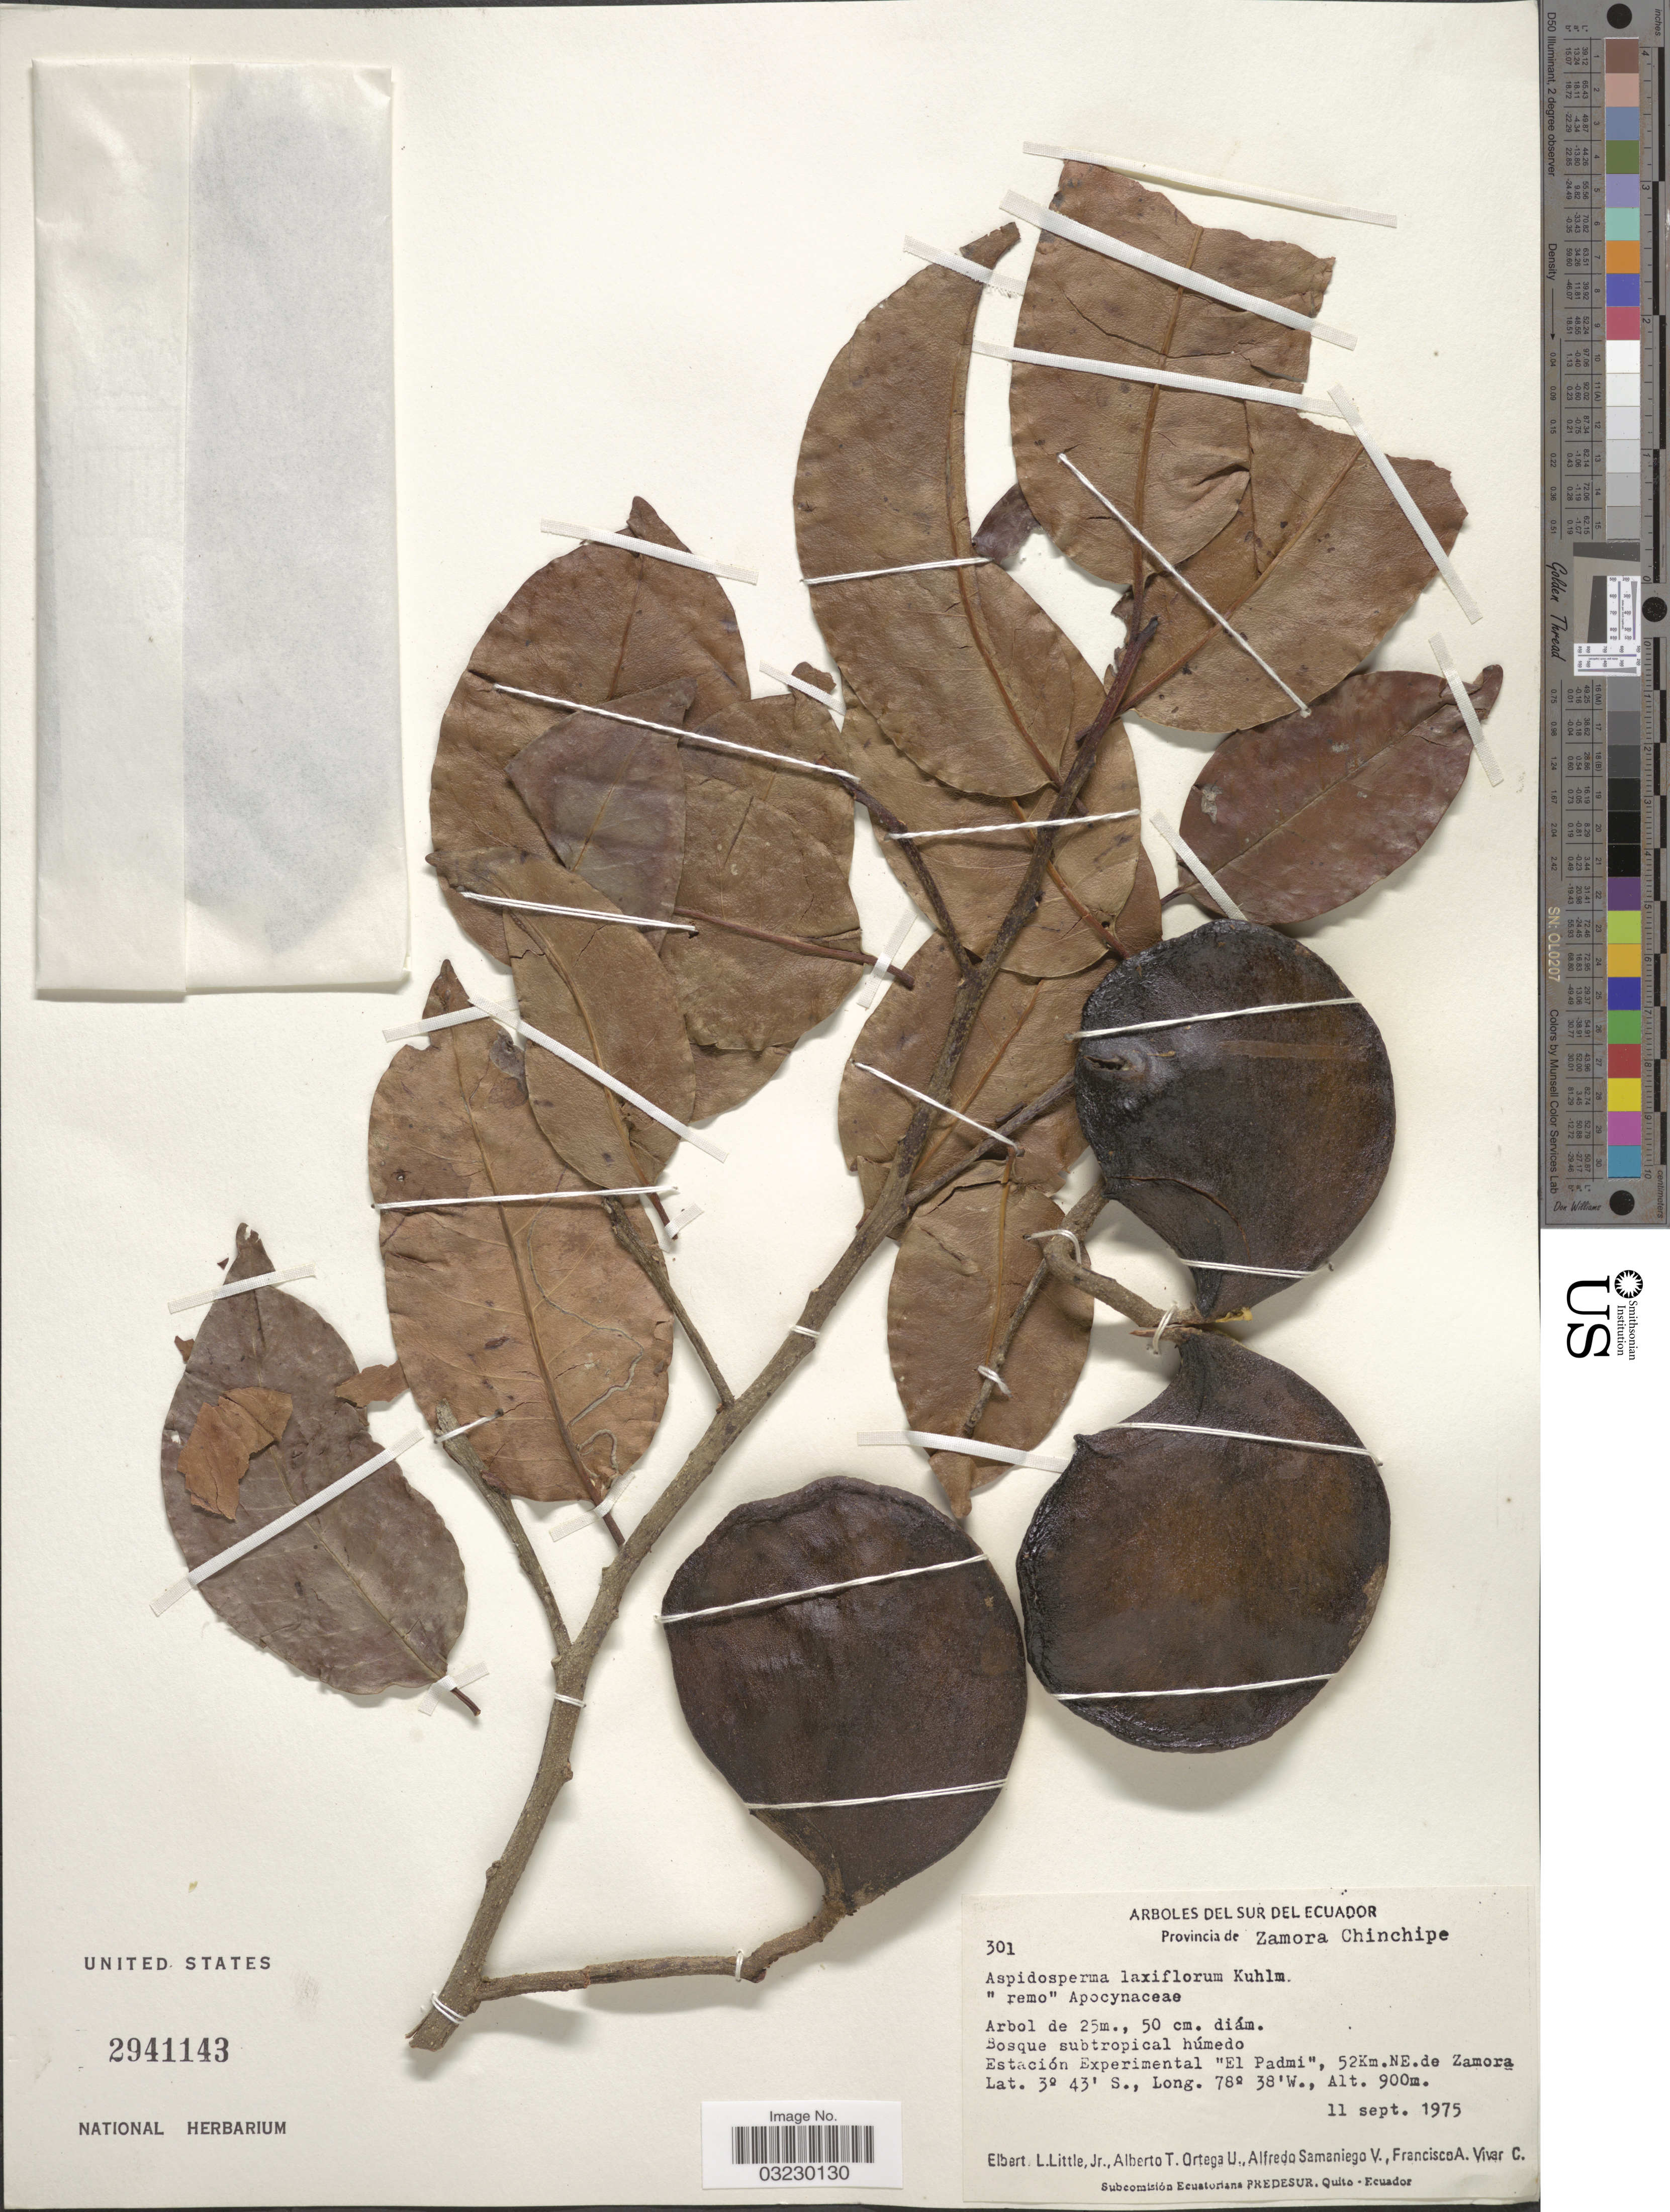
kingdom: Plantae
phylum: Tracheophyta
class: Magnoliopsida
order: Gentianales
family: Apocynaceae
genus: Aspidosperma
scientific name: Aspidosperma rigidum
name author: Rusby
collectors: E. L. Little, A. T. Ortega U., A. V. Samaniego & F. A. Vivar C.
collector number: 301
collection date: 1975-09-11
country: Ecuador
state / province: Zamora-Chinchipe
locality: Sur del Ecuador. Estación Experimental "El Padmi", 52 Km. NE. de Zamora.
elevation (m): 900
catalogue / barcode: US 2941143